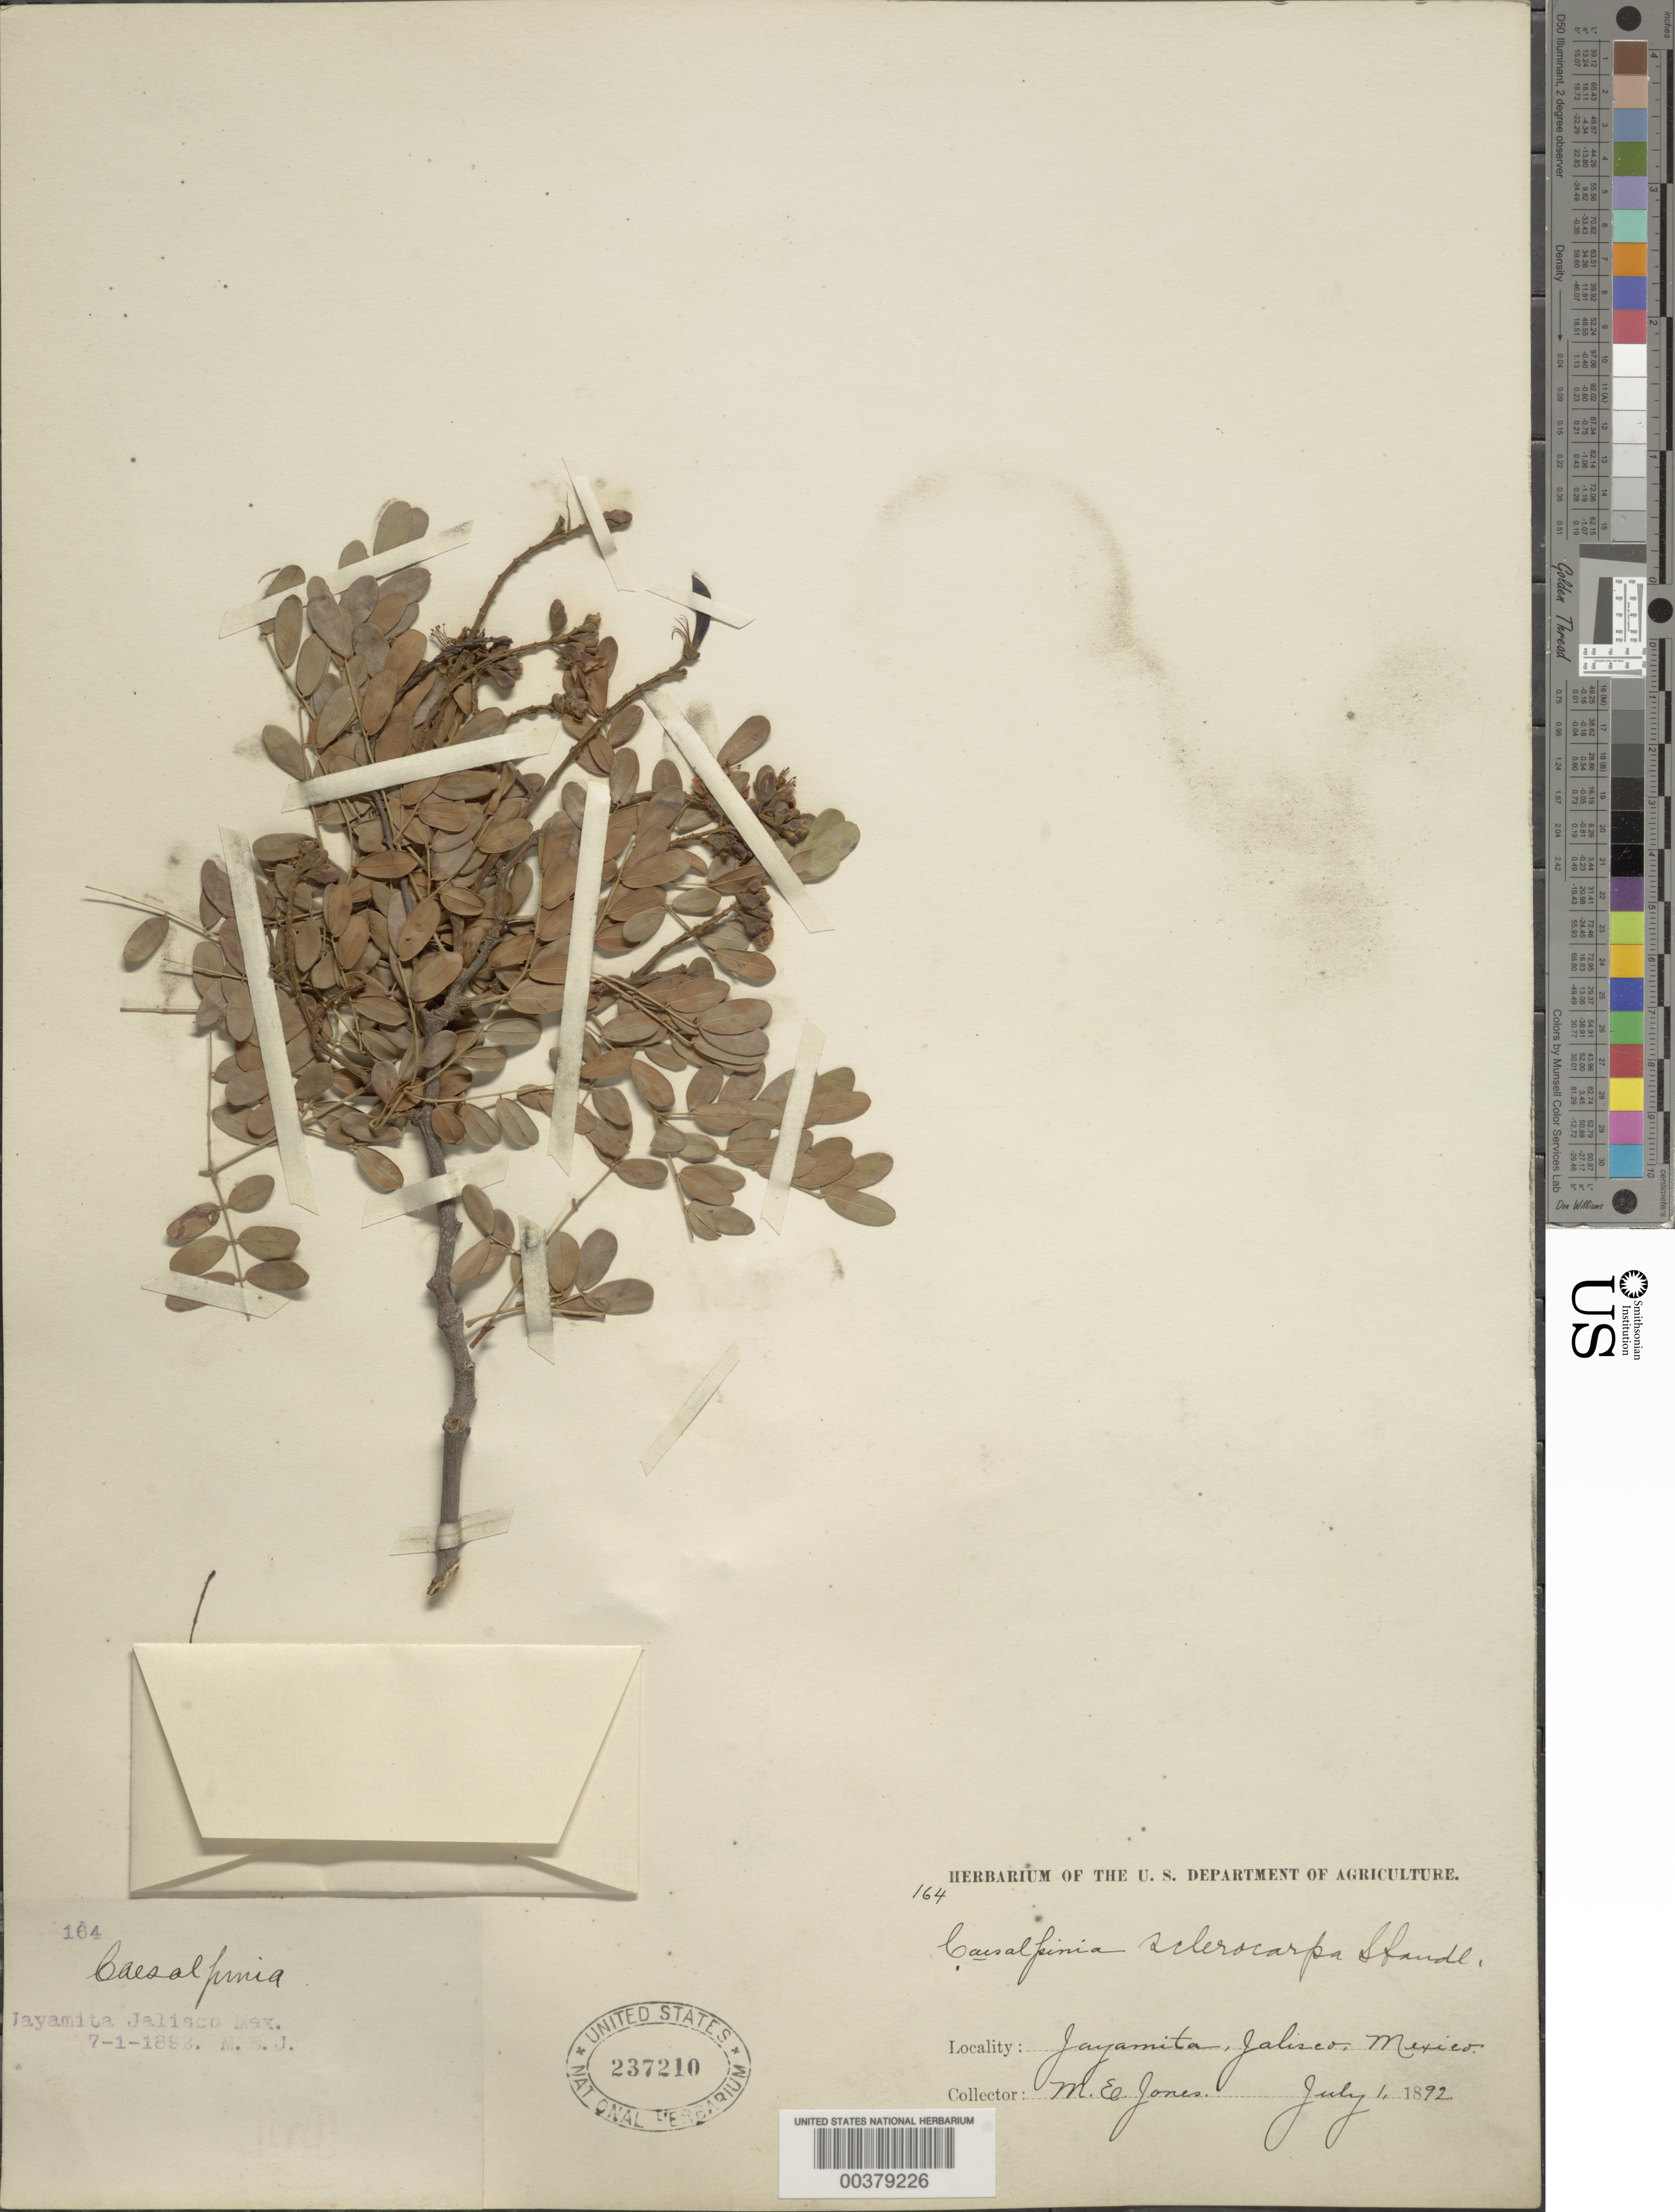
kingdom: Plantae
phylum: Tracheophyta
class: Magnoliopsida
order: Fabales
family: Fabaceae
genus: Libidibia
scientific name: Libidibia sclerocarpa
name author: (Standl.) Britton & Rose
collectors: M. E. Jones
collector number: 164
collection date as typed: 01 Jul 1892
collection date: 1892-07-01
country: Mexico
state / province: Jalisco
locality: Jayamita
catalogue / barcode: US 237210